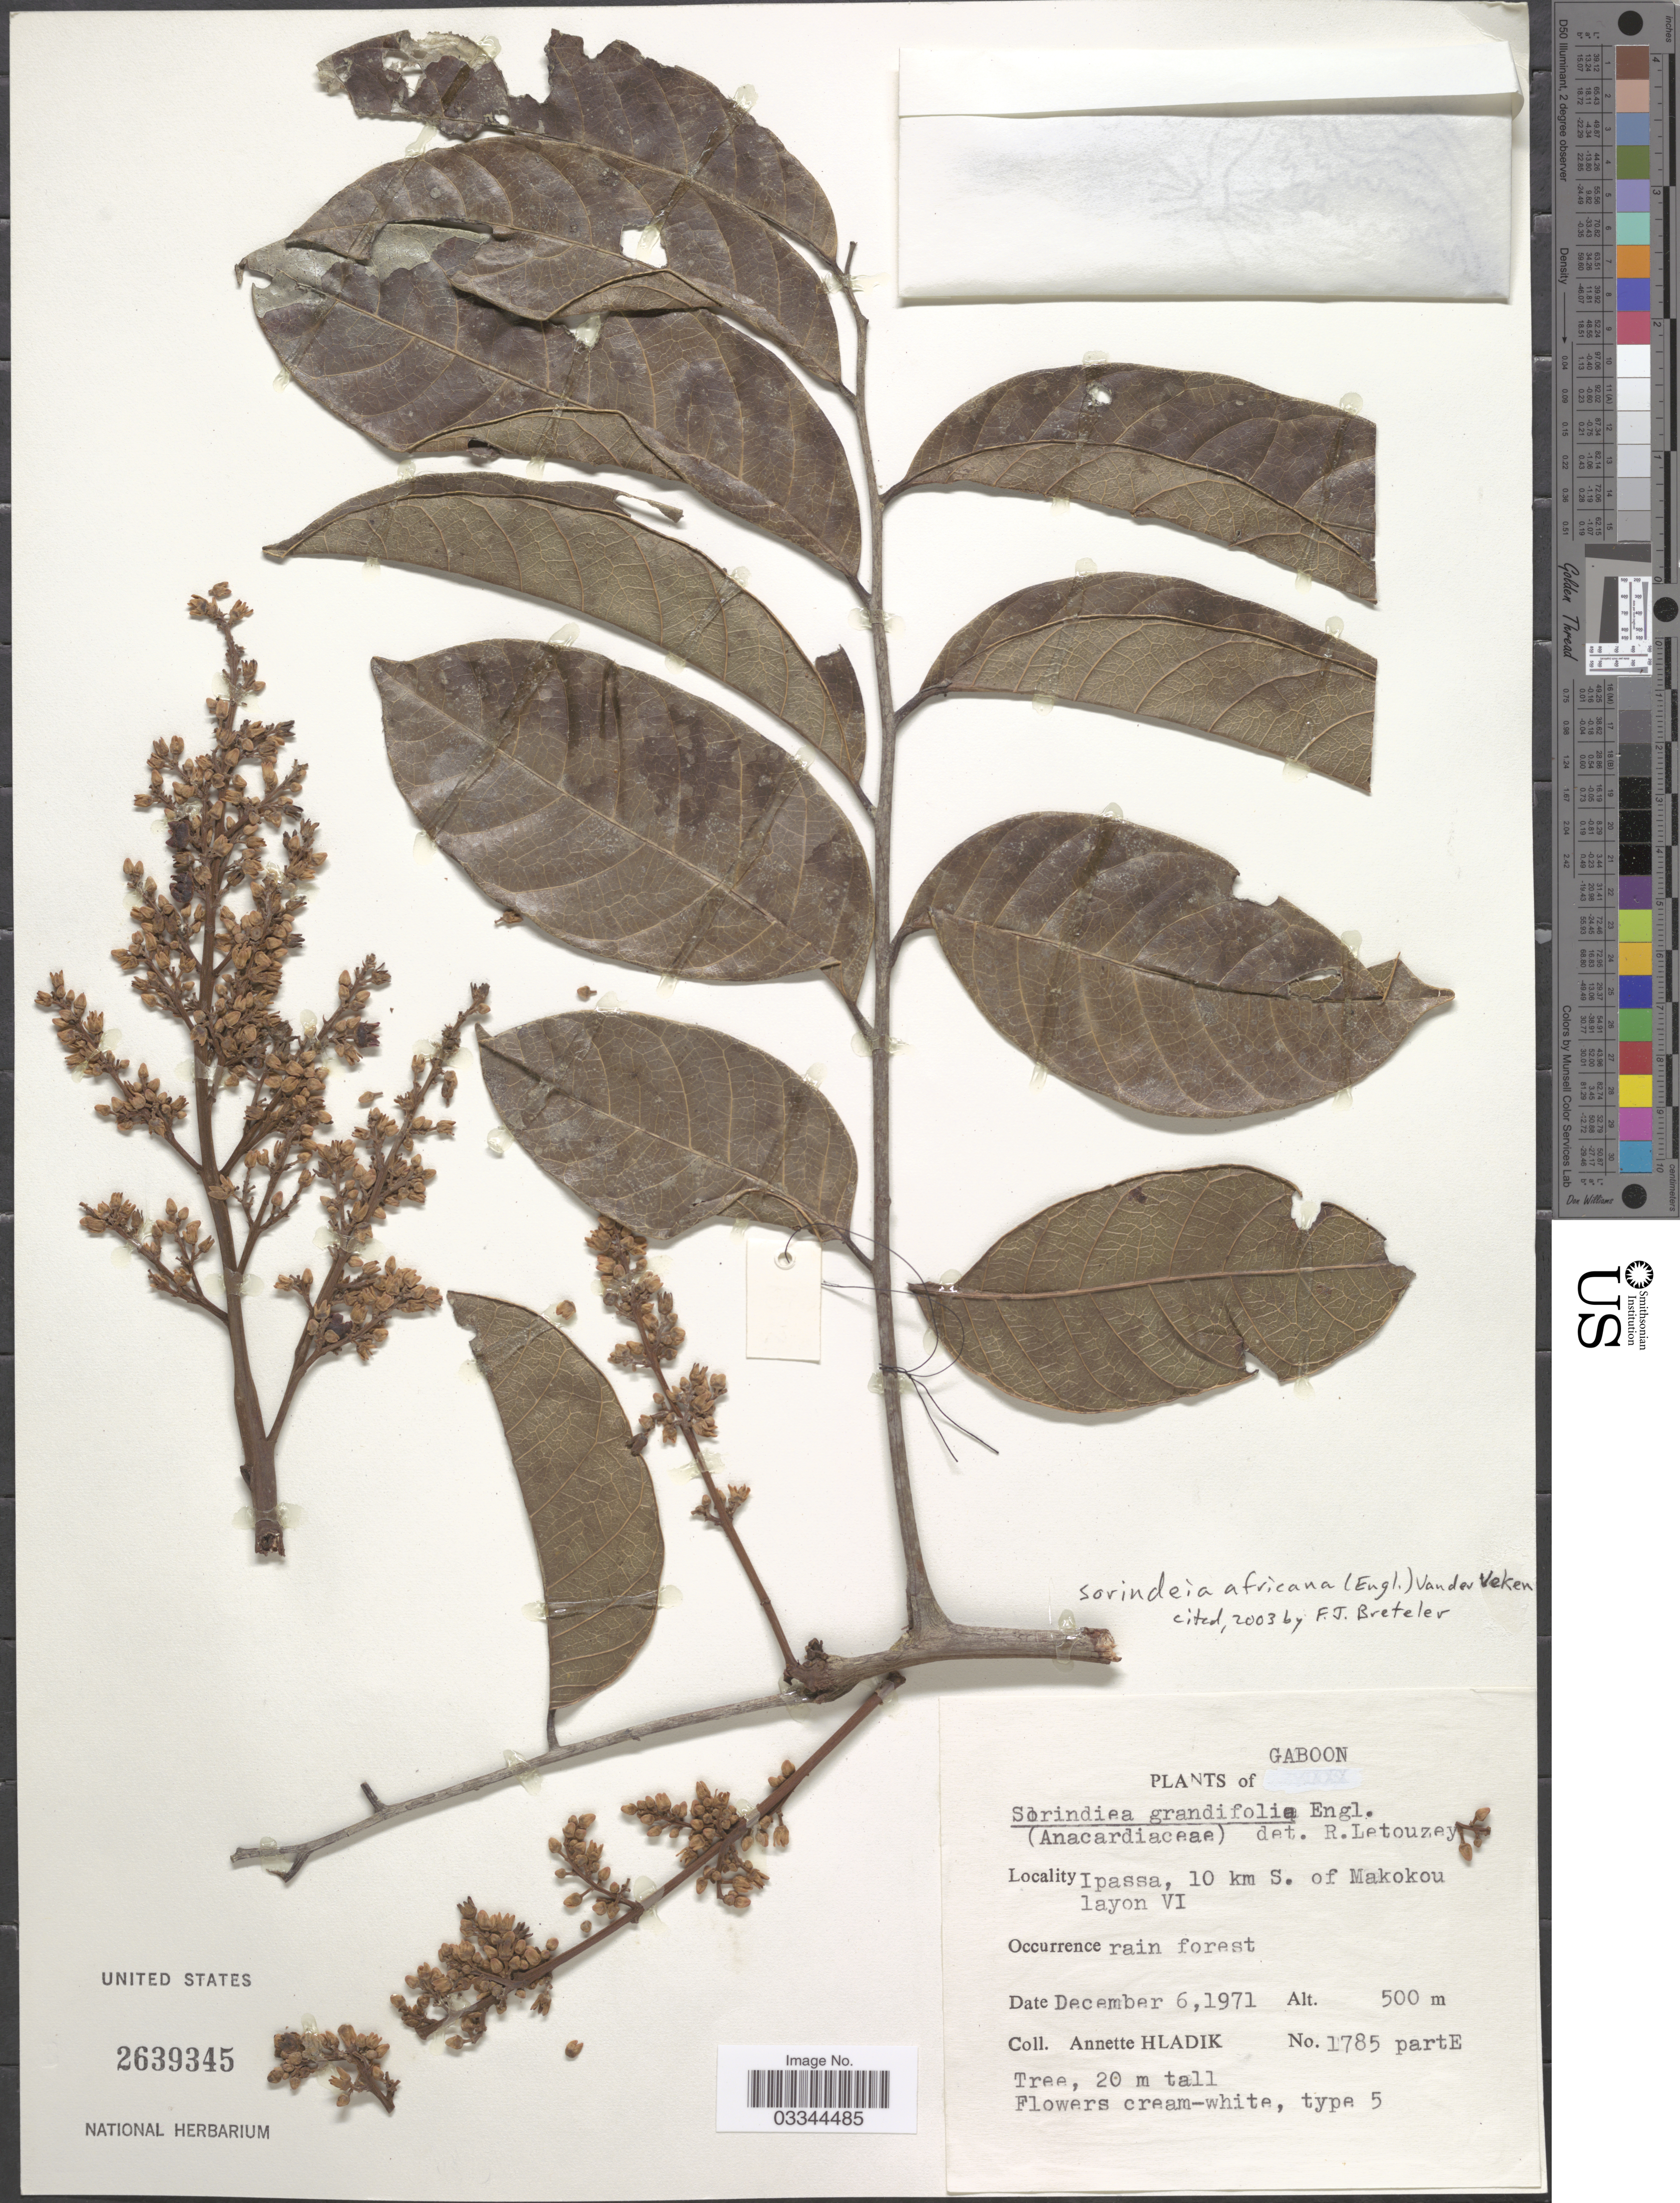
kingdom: Plantae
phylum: Tracheophyta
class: Magnoliopsida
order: Sapindales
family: Anacardiaceae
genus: Sorindeia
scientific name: Sorindeia africana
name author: (Engl.) Van der Veken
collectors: A. Hladik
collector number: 1785 partE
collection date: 1971-12-06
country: Gabon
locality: Gaboon. Ipassa, 10 km S. of Makokou layon VI.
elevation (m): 500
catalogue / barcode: US 2639345